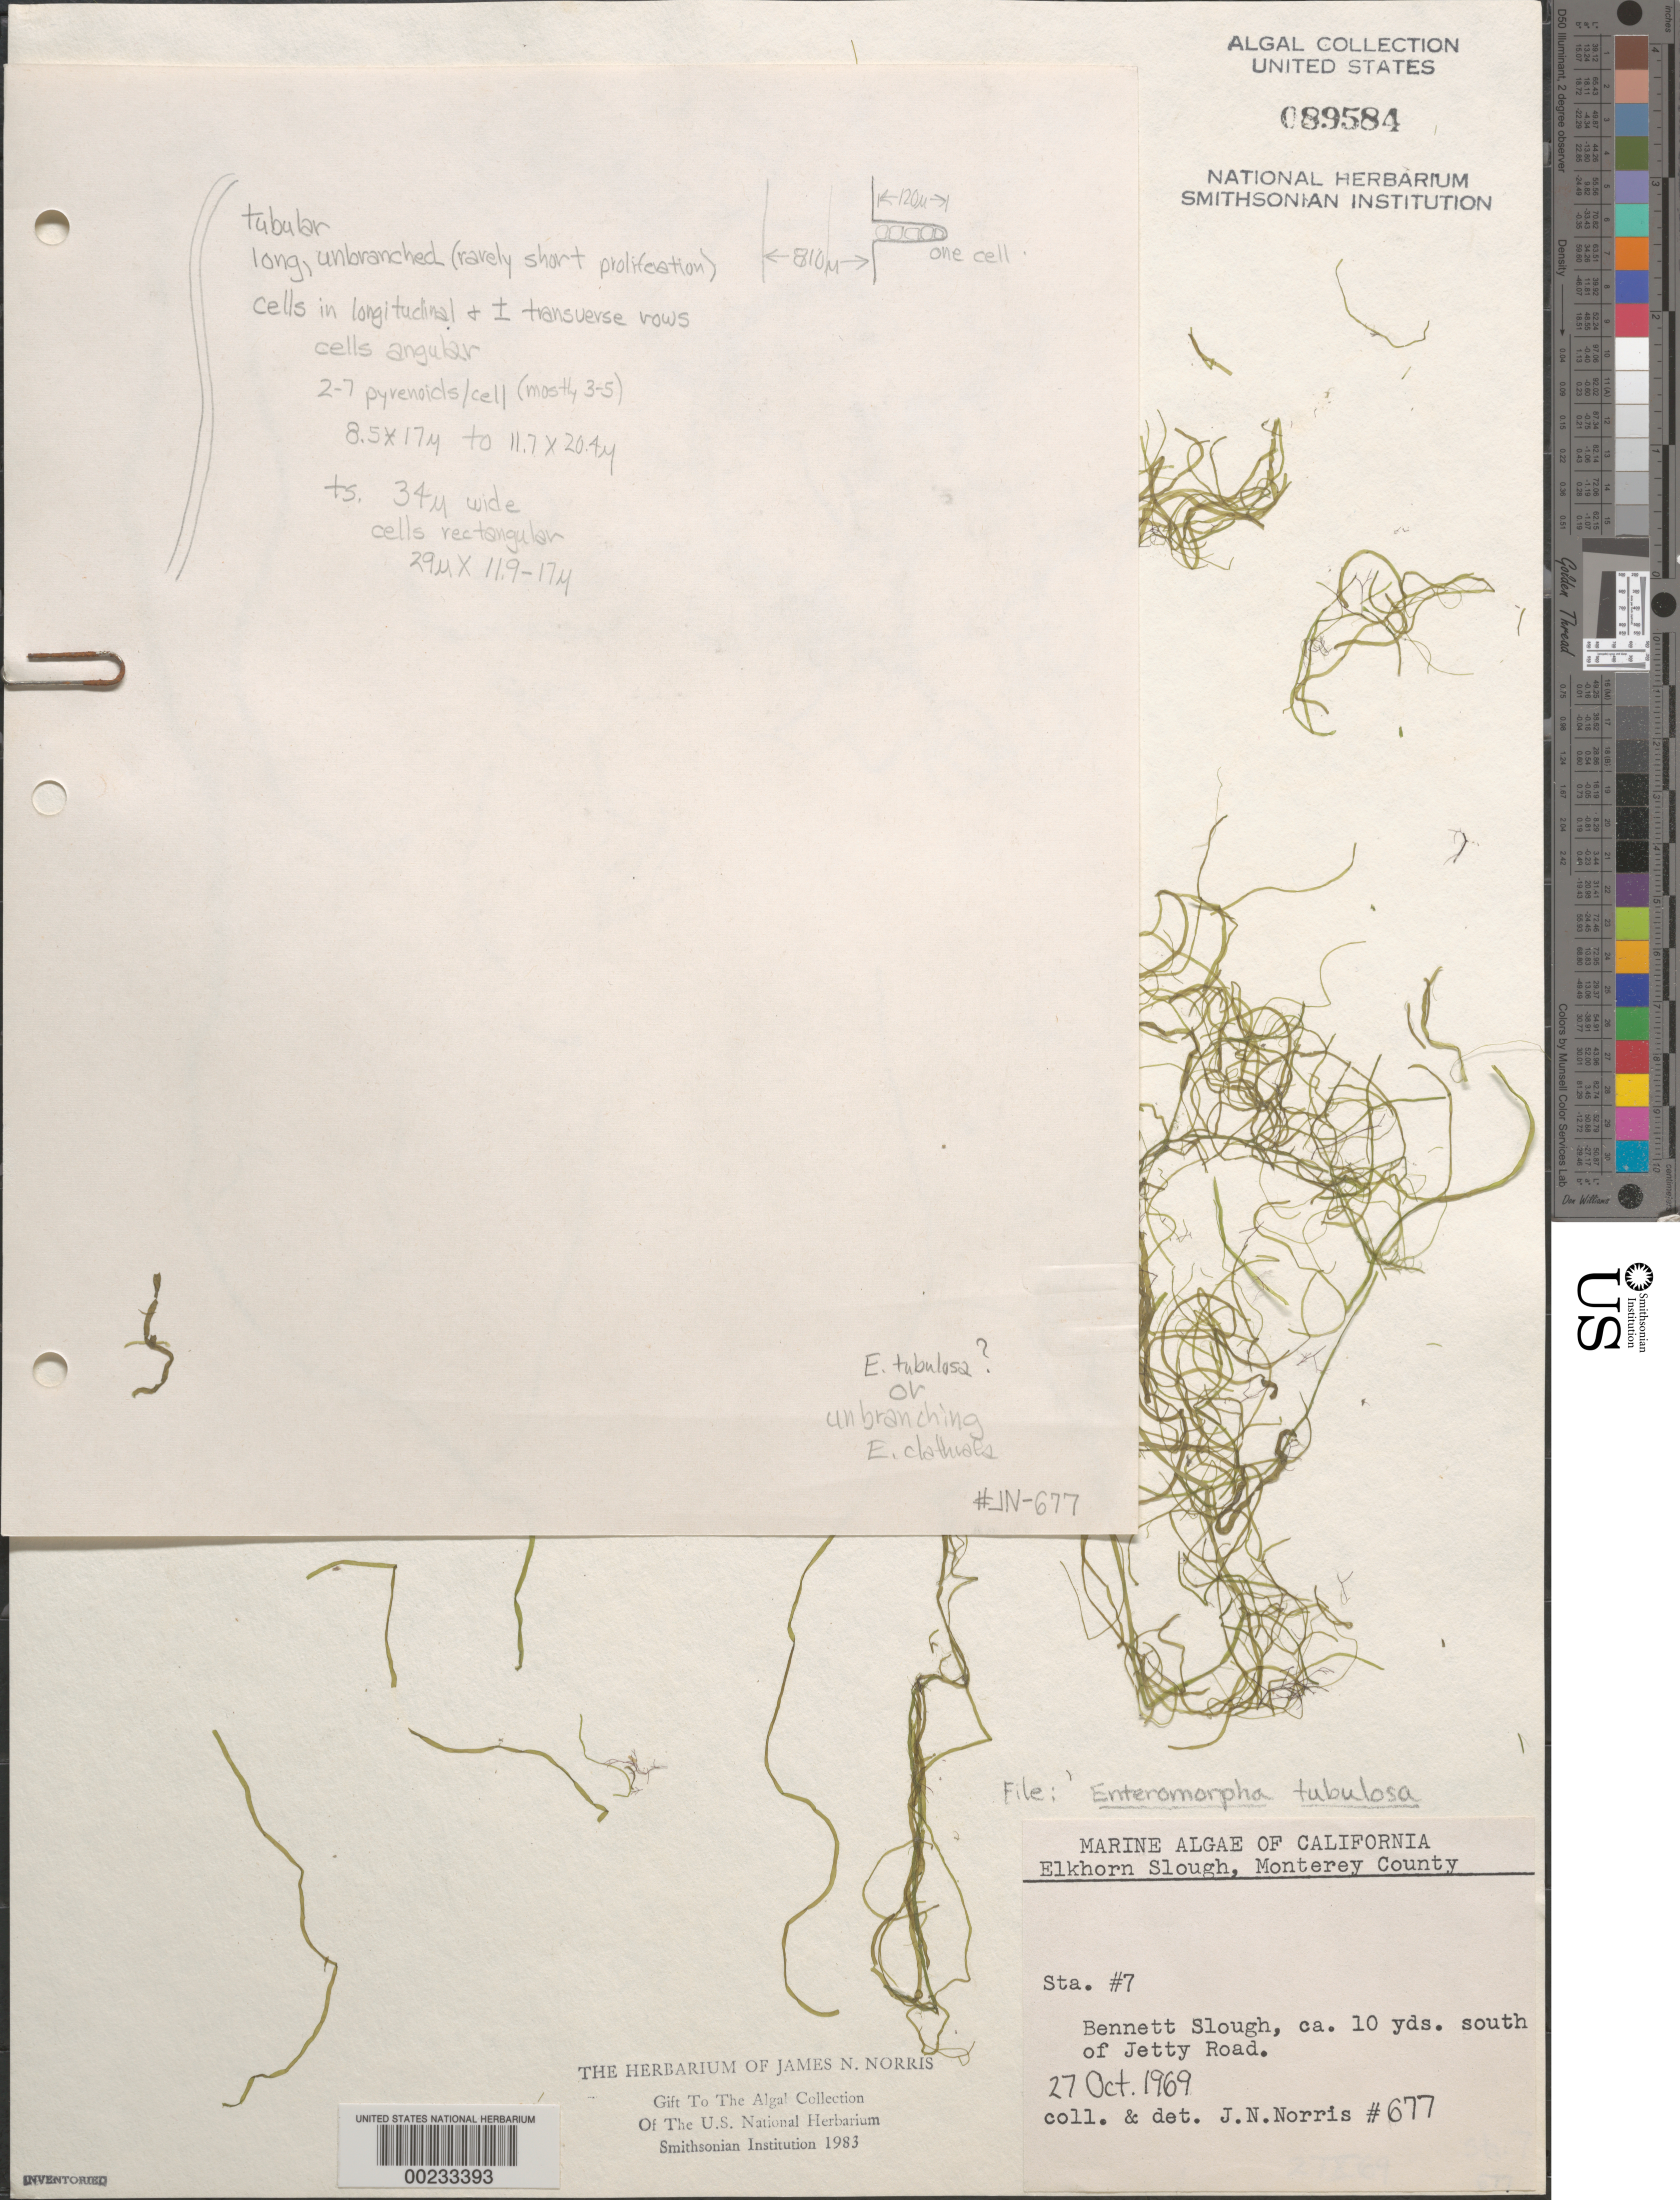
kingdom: Plantae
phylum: Chlorophyta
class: Ulvophyceae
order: Ulvales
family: Ulvaceae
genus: Ulva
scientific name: Ulva flexuosa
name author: Wulfen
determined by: Algae name updating Project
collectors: J. N. Norris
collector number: JN-677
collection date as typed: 27 Oct 1969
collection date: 1969-10-27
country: United States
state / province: California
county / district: Monterey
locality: Bennett Slough, Elkhorn Slough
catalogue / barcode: US 89584